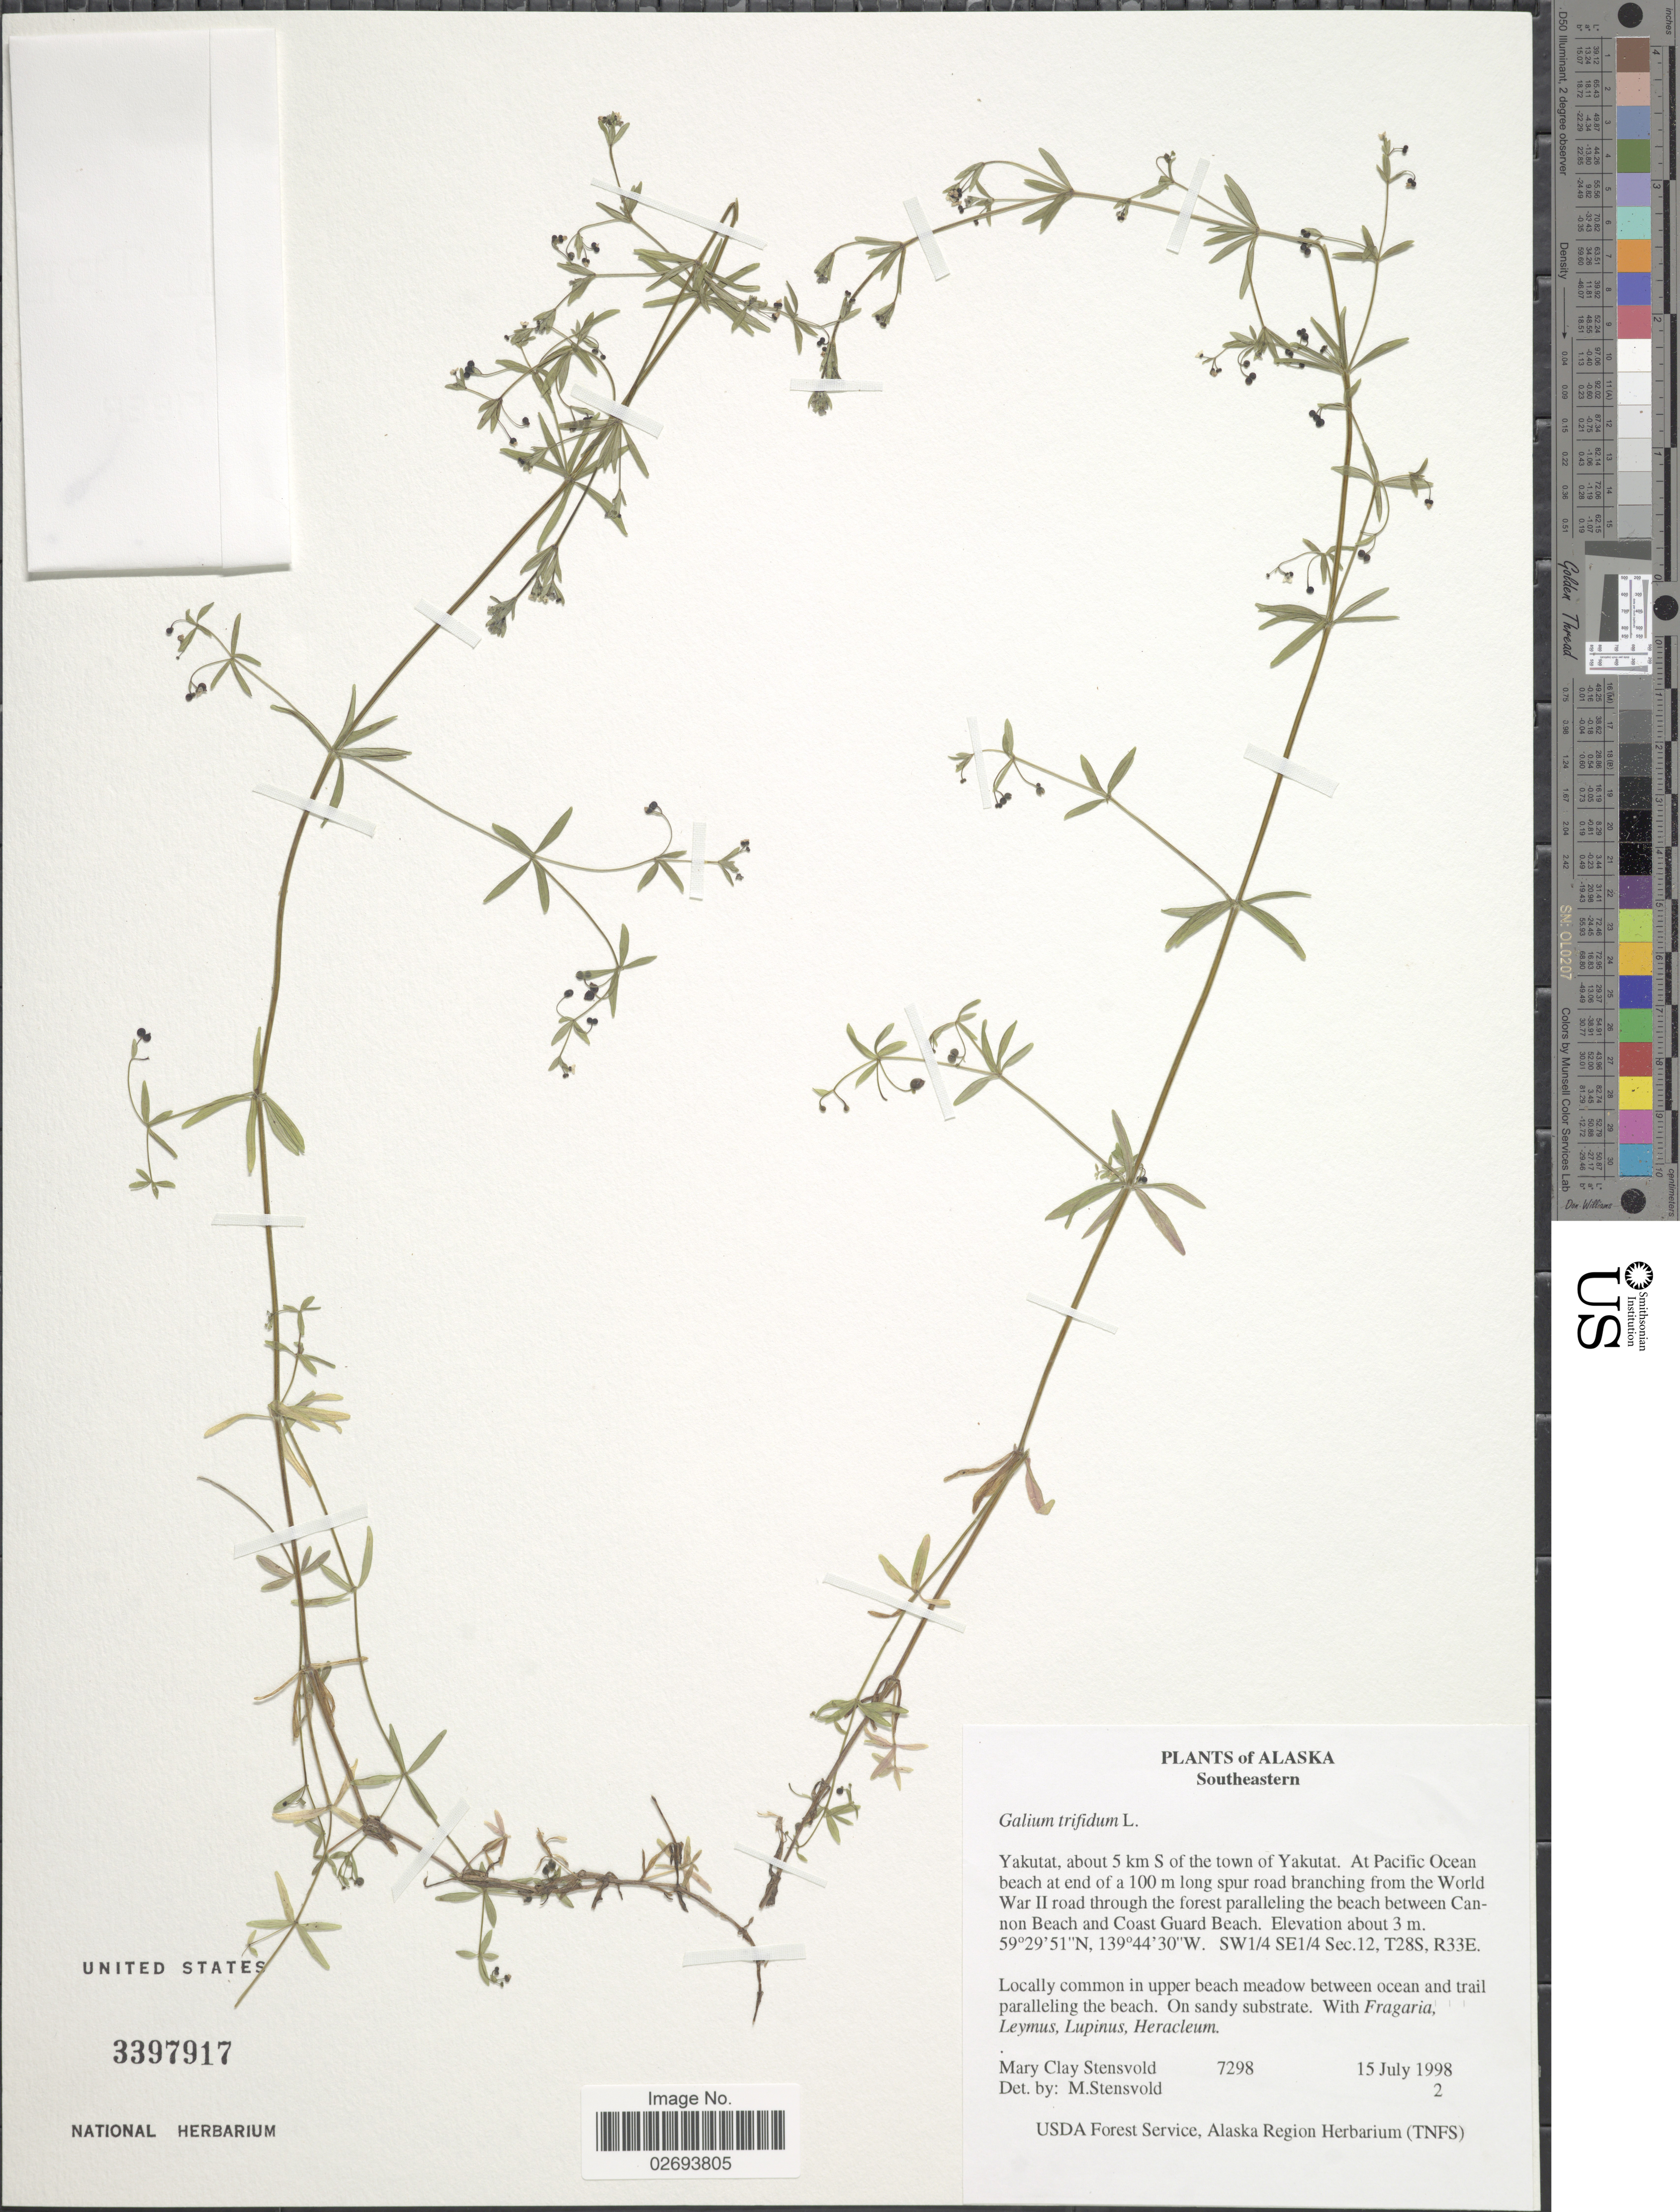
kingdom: Plantae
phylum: Tracheophyta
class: Magnoliopsida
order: Gentianales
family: Rubiaceae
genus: Galium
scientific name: Galium trifidum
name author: L.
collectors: M. Stensvold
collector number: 7298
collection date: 1998-07-15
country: United States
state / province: Alaska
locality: Southeastern, Yakutat, about 5 km S of the town of Yakutat. At Pacific Ocean beach at end of a 100 m long spur road branching from the World War II road through the forest paralleling the beach between Canon Beach and Coast Guard Beach.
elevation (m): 3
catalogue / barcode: US 3397917